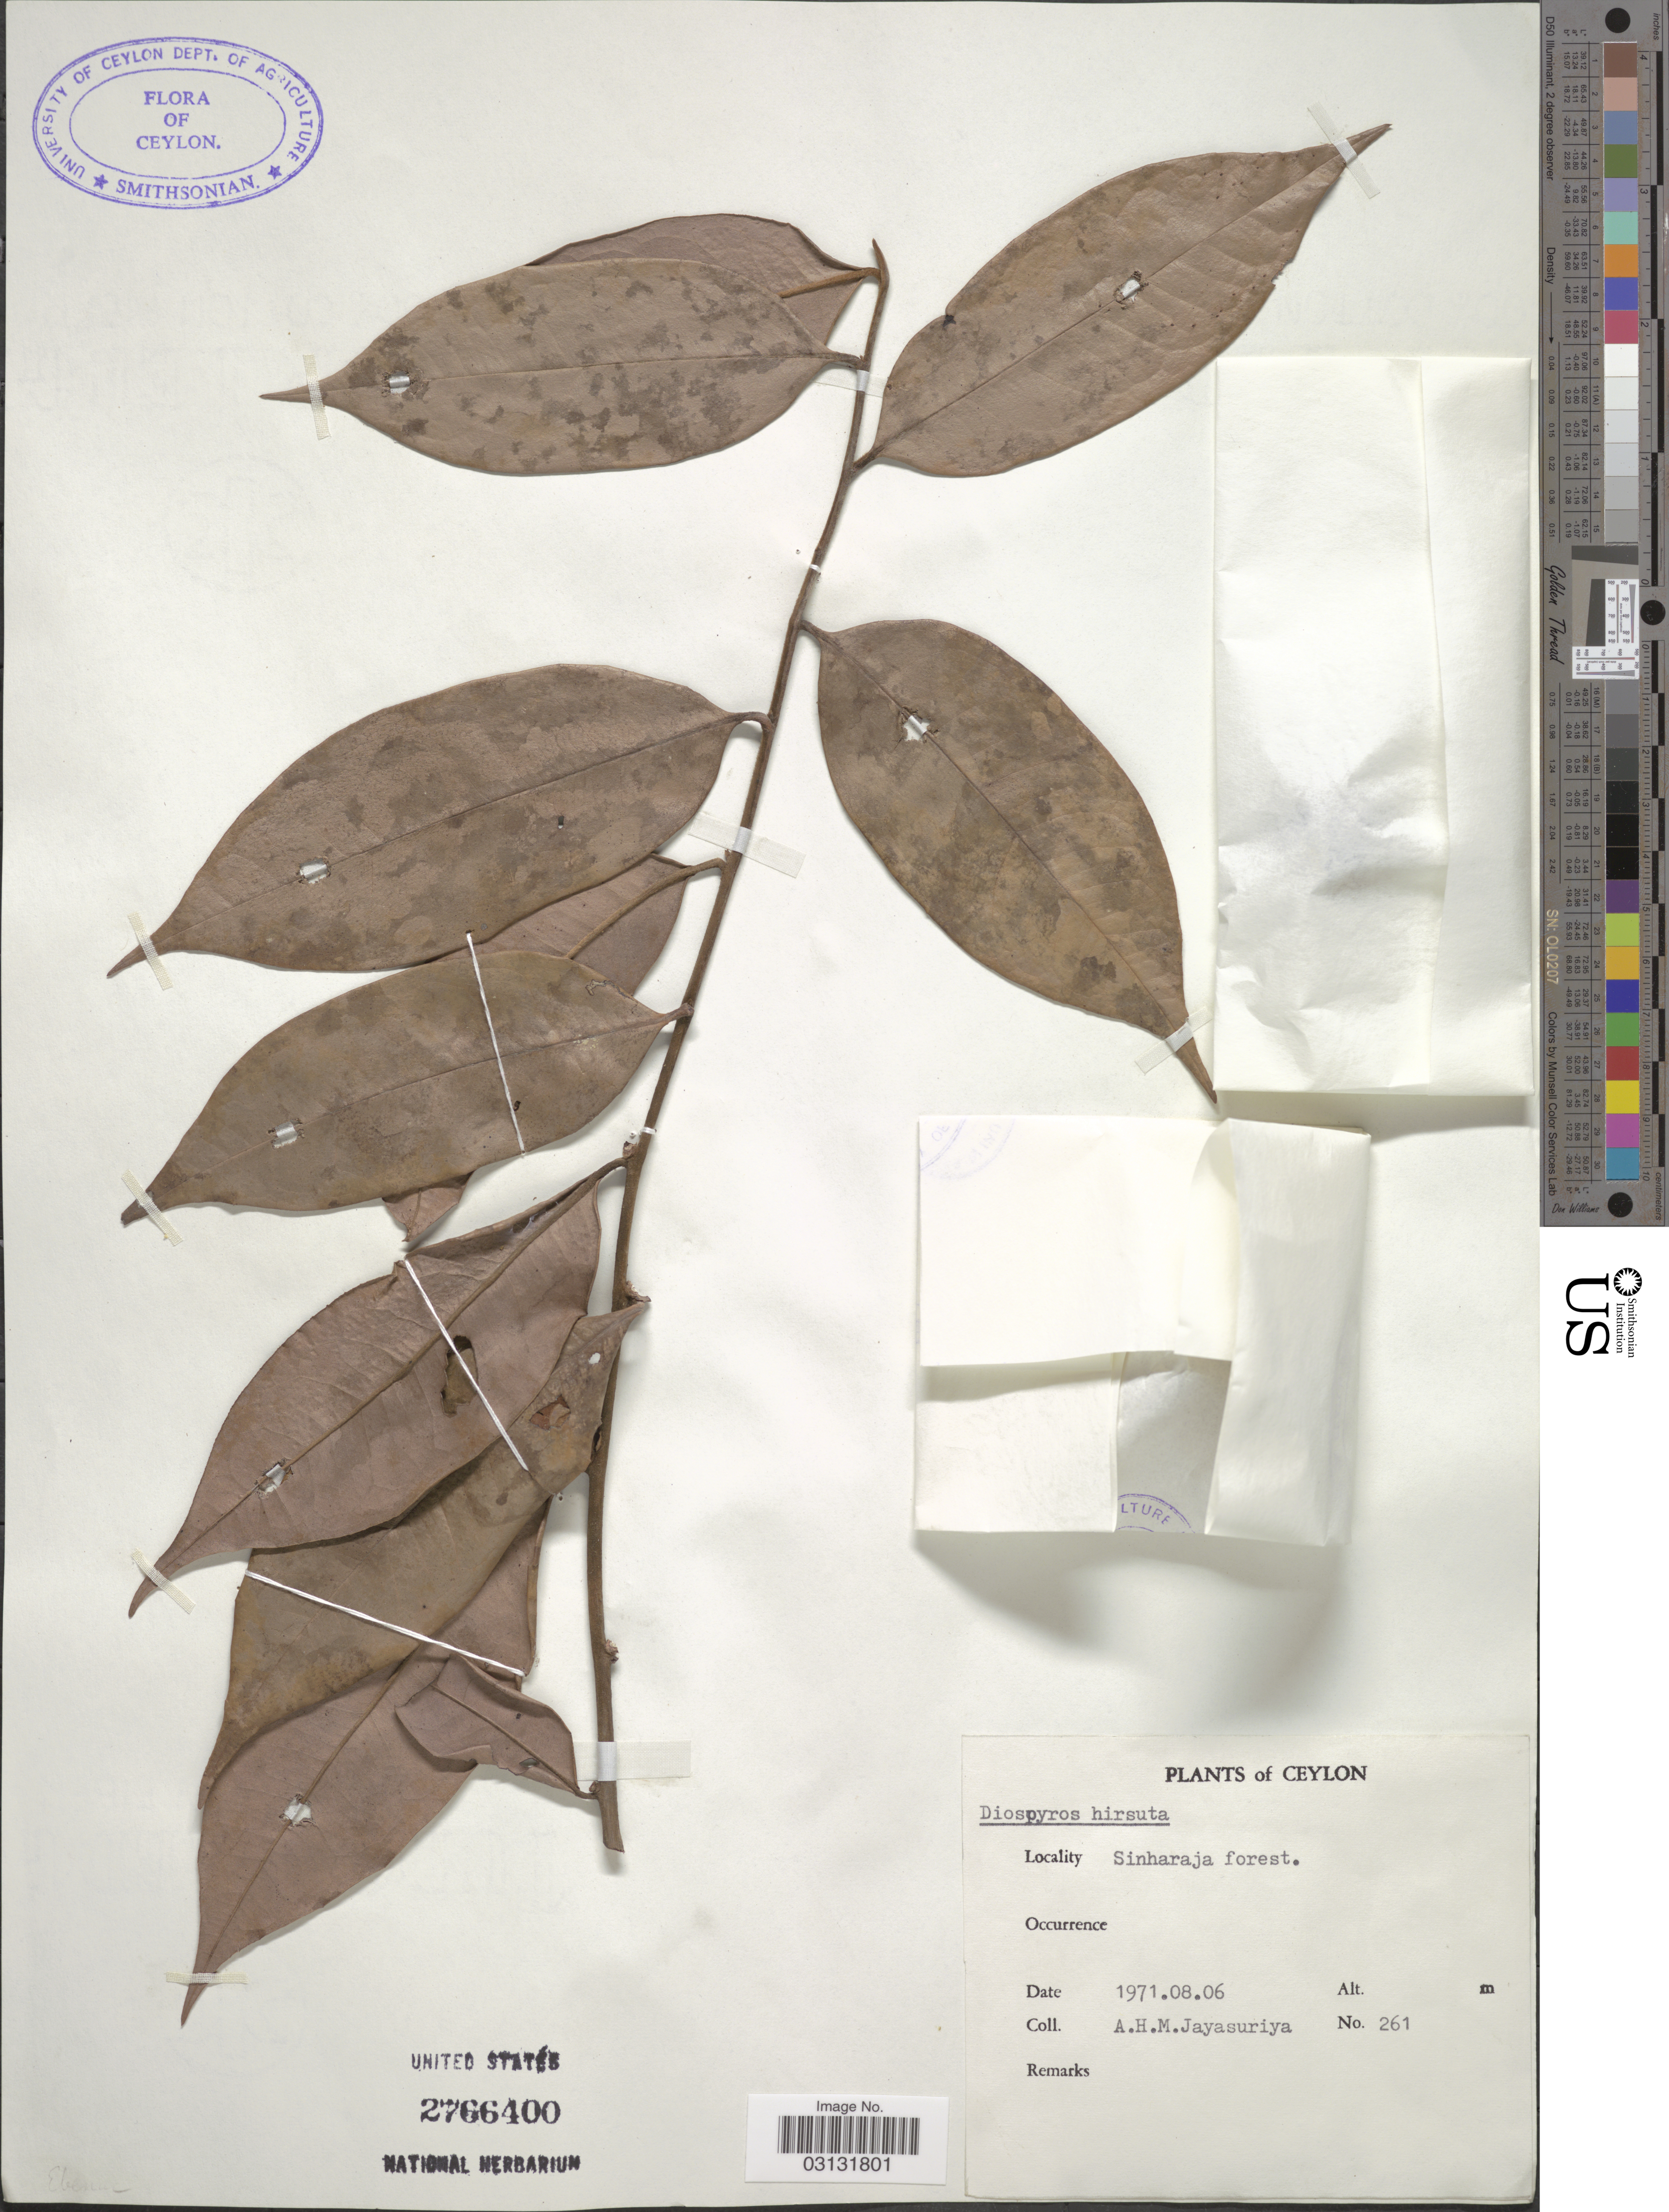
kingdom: Plantae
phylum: Tracheophyta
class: Magnoliopsida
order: Ericales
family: Ebenaceae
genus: Diospyros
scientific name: Diospyros hirsuta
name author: L. f.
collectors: A. H. Jayasuriya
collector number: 261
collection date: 1971-08-06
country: Sri Lanka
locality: Ceylon. Sinharaja forest.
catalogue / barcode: US 2766400